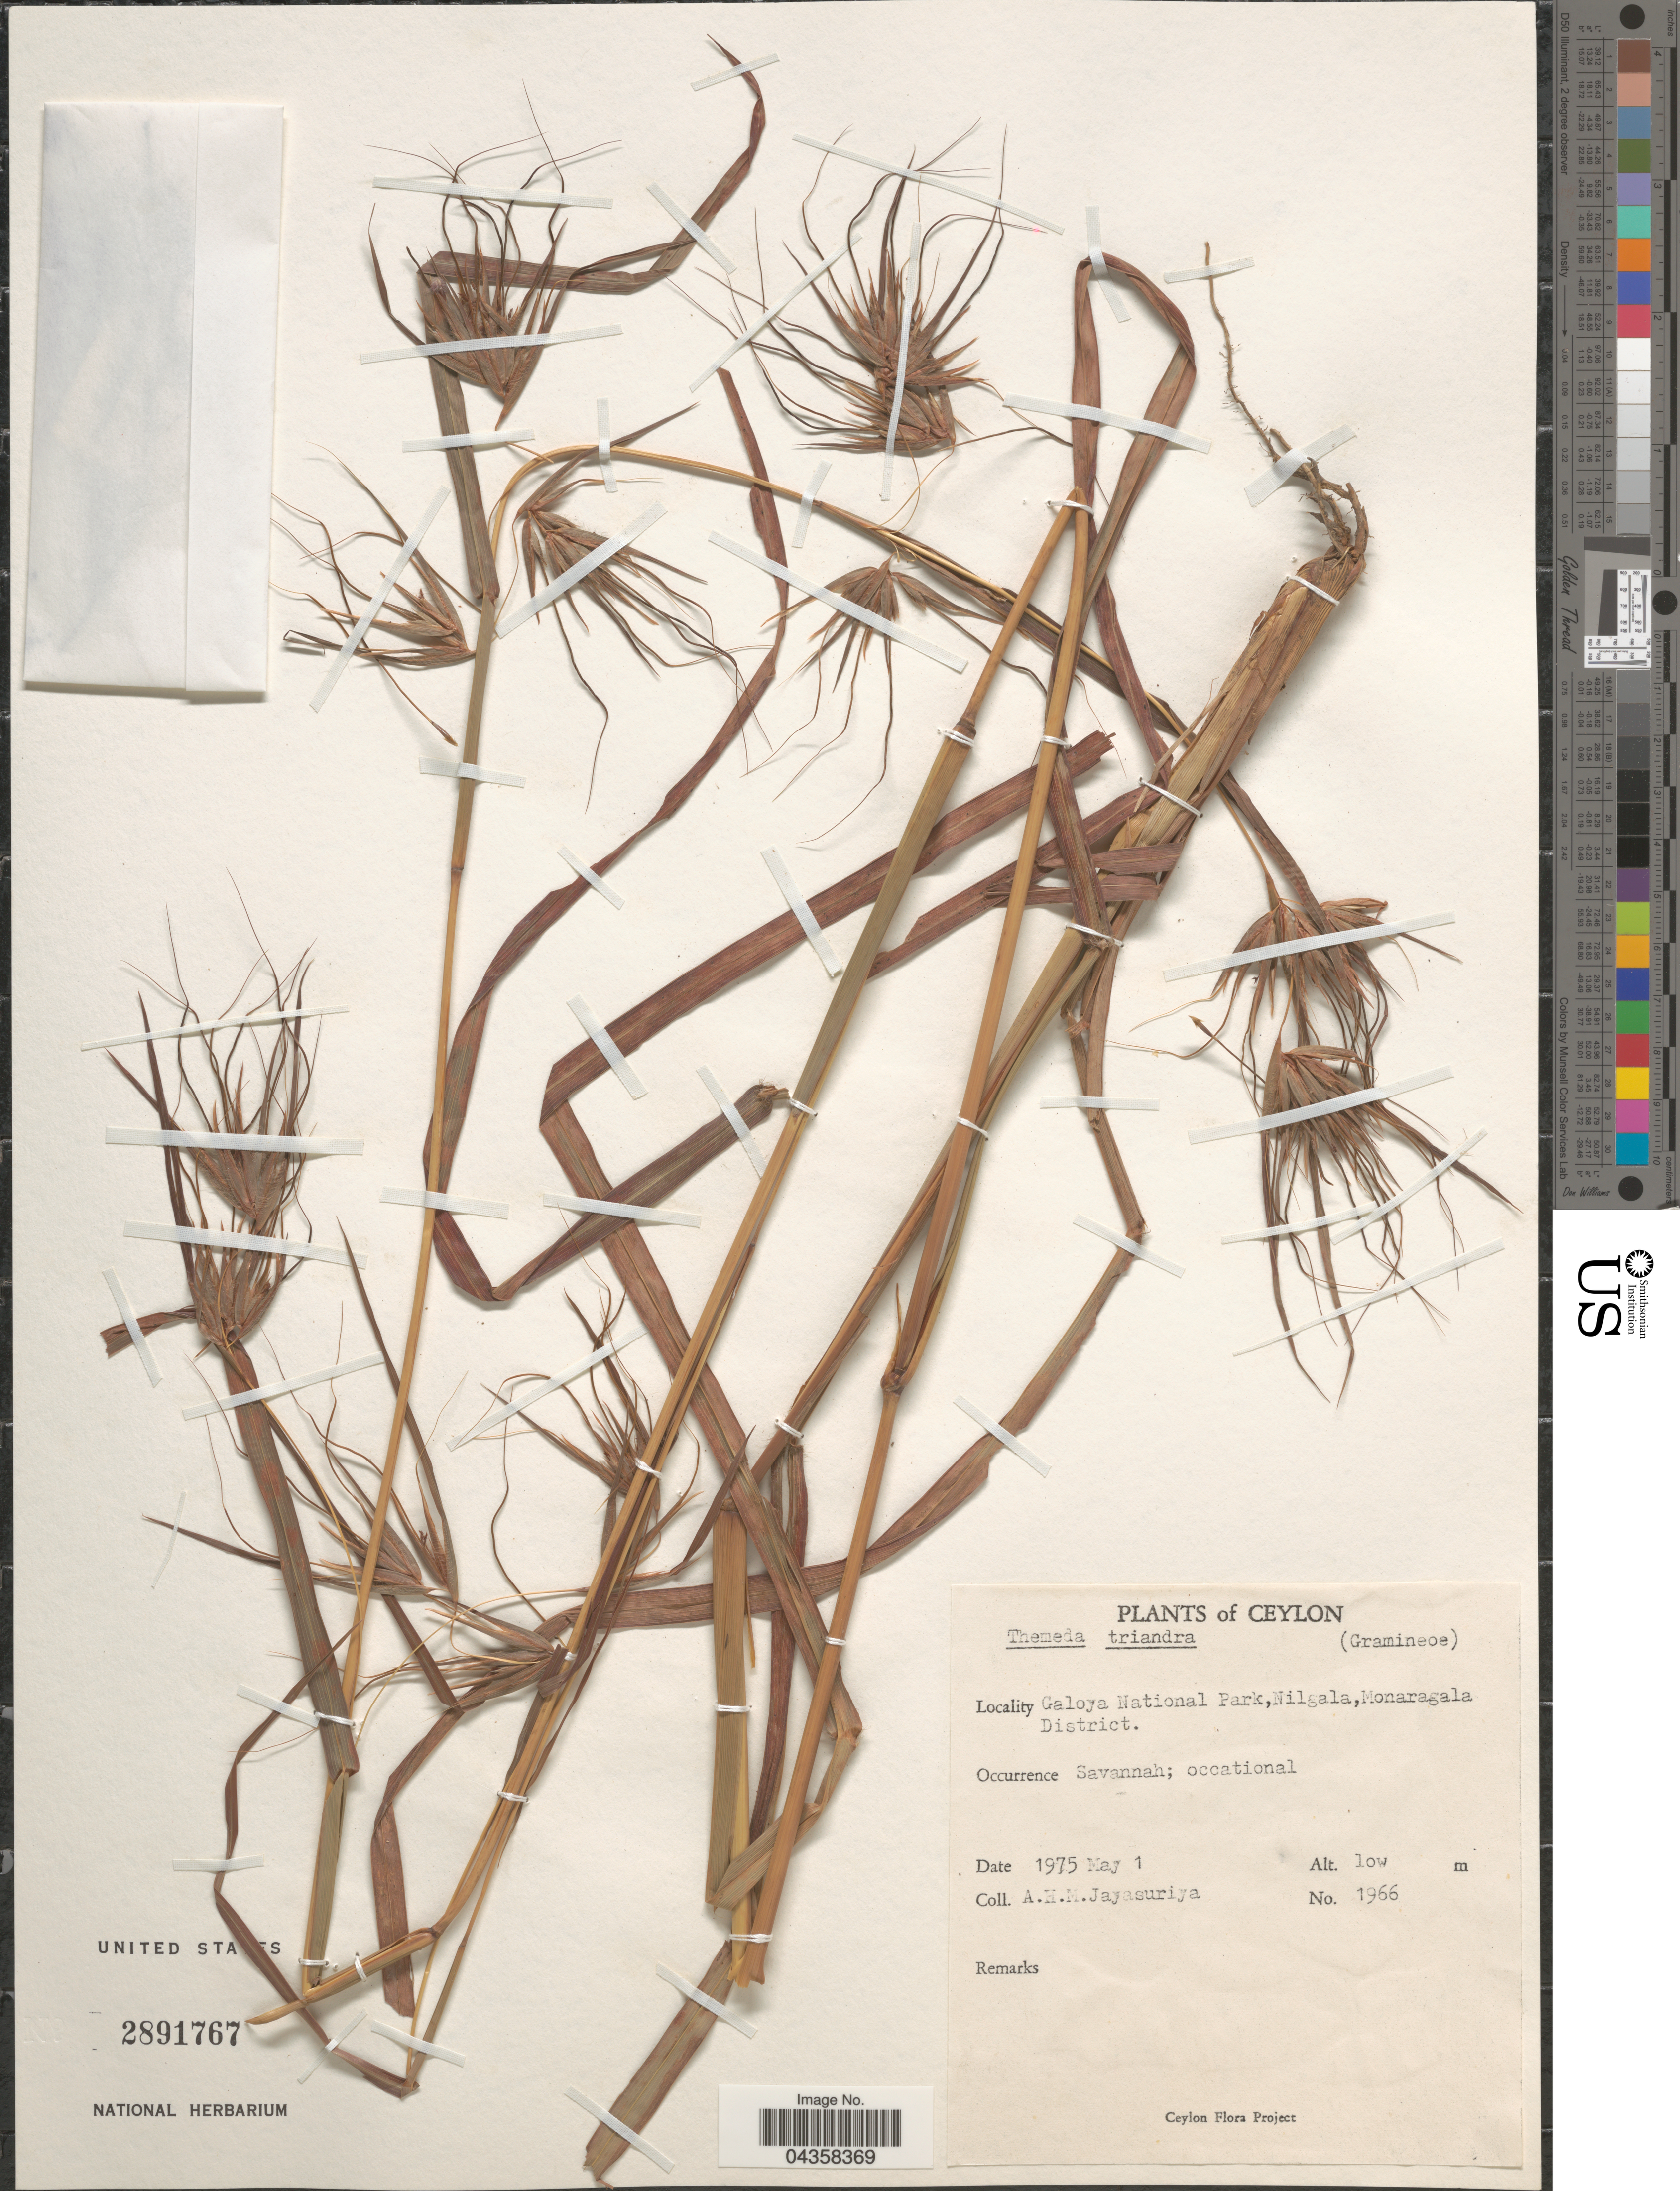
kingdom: Plantae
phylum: Tracheophyta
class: Liliopsida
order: Poales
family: Poaceae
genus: Themeda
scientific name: Themeda triandra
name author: Forssk.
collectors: A. H. Jayasuriya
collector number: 1966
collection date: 1975-05-01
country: Sri Lanka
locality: Ceylon. Galoya National Park, Nilgala, Monaragala District.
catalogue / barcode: US 2891767